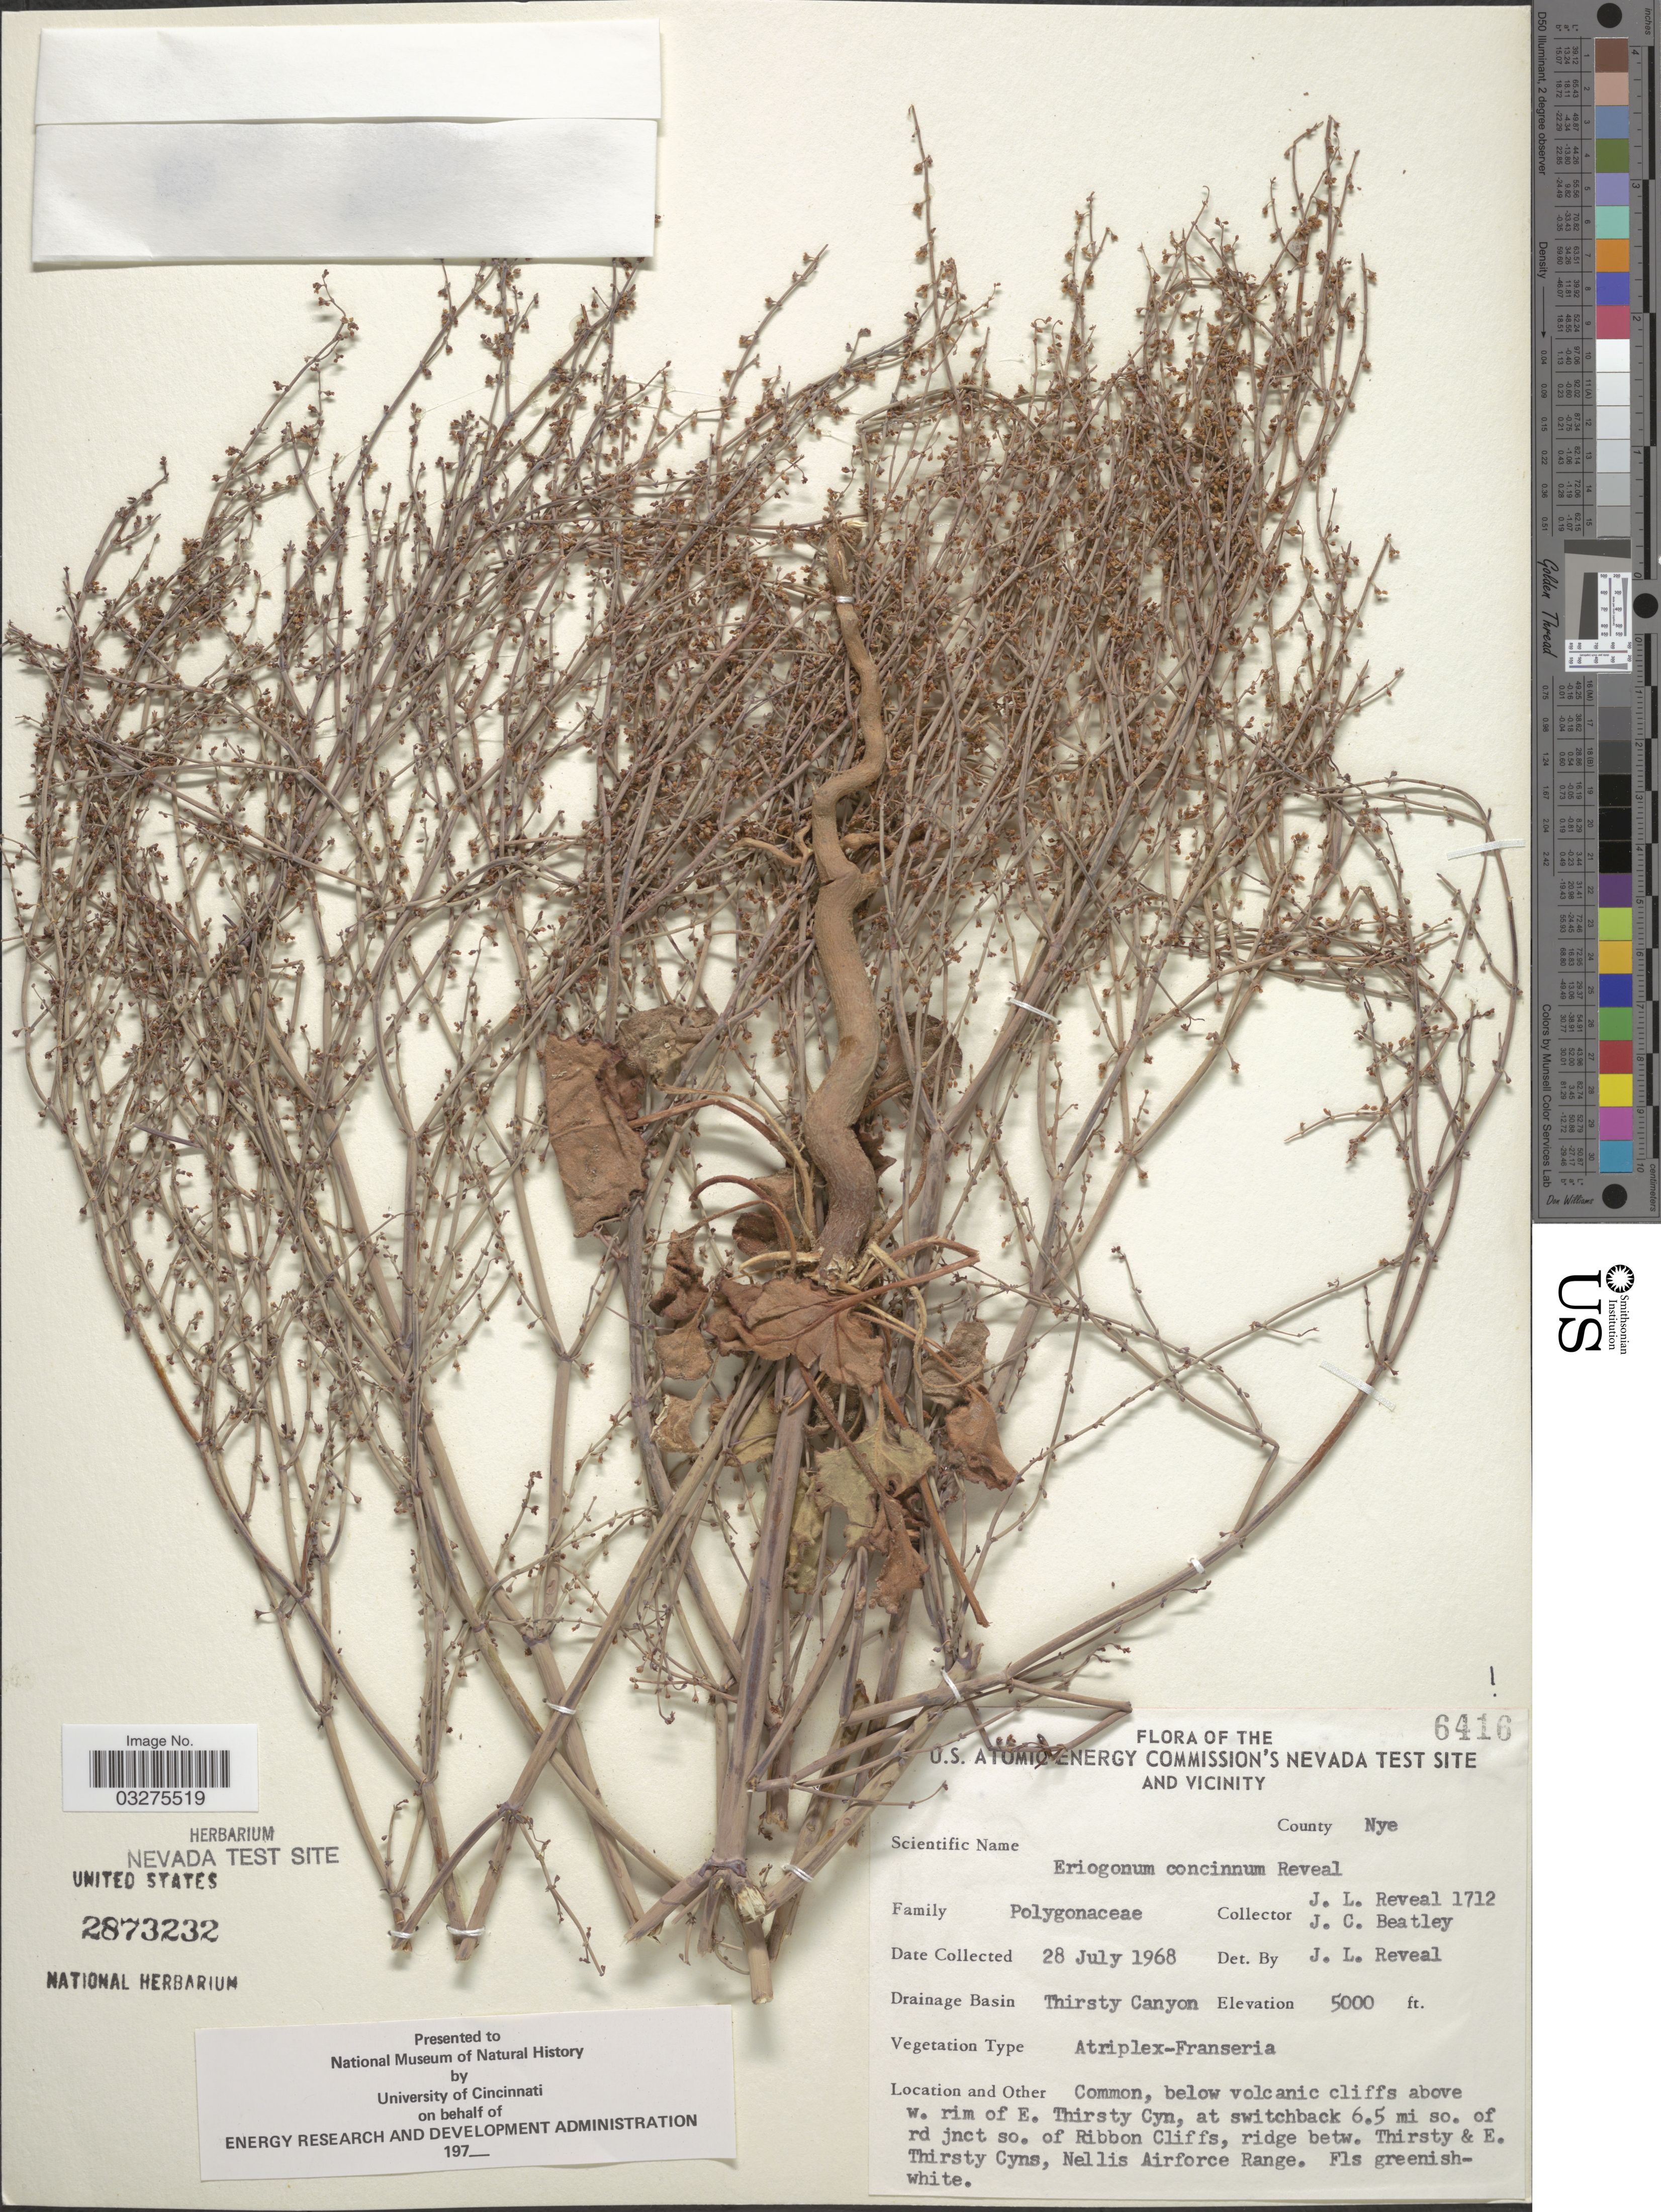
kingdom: Plantae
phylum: Tracheophyta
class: Magnoliopsida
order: Caryophyllales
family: Polygonaceae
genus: Eriogonum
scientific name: Eriogonum concinnum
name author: Reveal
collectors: J. L. Reveal & J. C. Beatley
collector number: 1712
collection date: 1968-07-28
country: United States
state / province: Nevada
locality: U.S. Atomic Energy Commission's Nevada Test Site and vicinity. County Nye. Drainage Basin Thirsty Canyon. Below volcanic cliffs above w. rim of E. Thirsty Cyn, at switchback 6.5 mi so. of rd jnct so. Ribbon Cliffs, ridge betw. Thirsty & E. Thirsty Cyns, Nellis Airforce Range.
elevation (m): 1524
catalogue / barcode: US 2873232